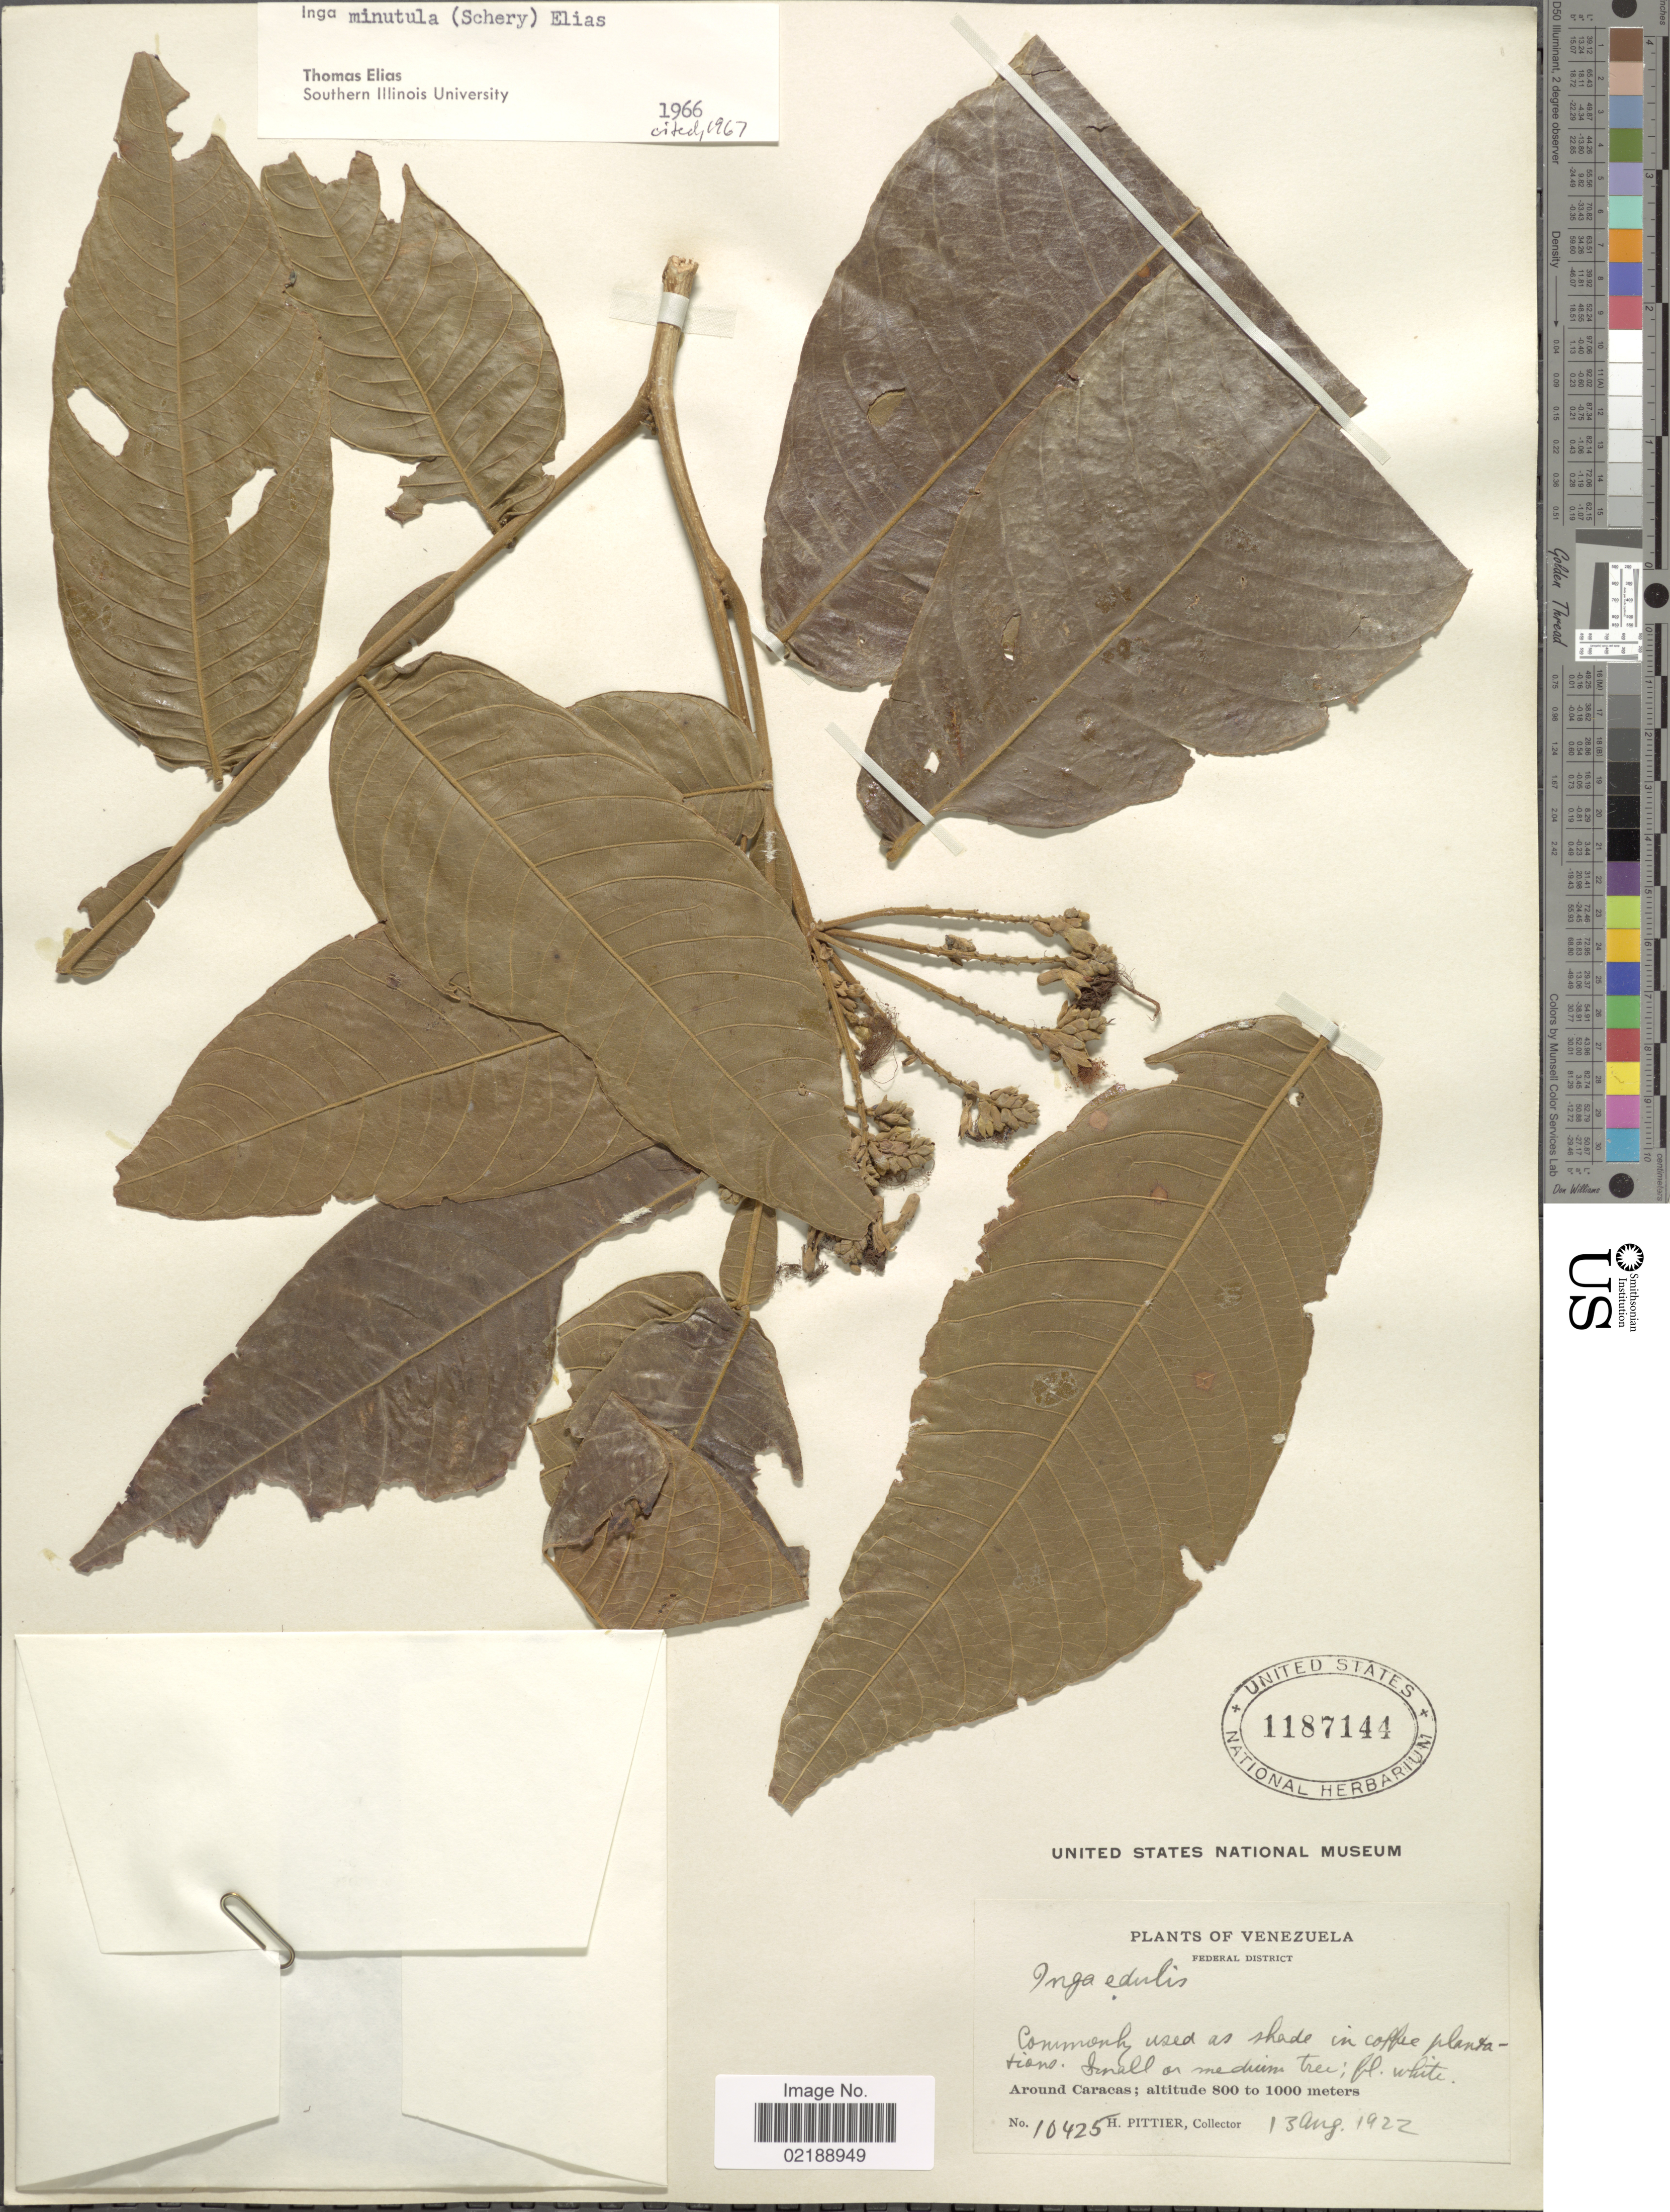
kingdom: Plantae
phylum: Tracheophyta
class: Magnoliopsida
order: Fabales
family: Fabaceae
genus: Inga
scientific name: Inga oerstediana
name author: Benth.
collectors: H. F. Pittier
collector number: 10425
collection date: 1922-08-13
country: Venezuela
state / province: Distrito Federal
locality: Federal District, Around Caracas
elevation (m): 800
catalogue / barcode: US 1187144